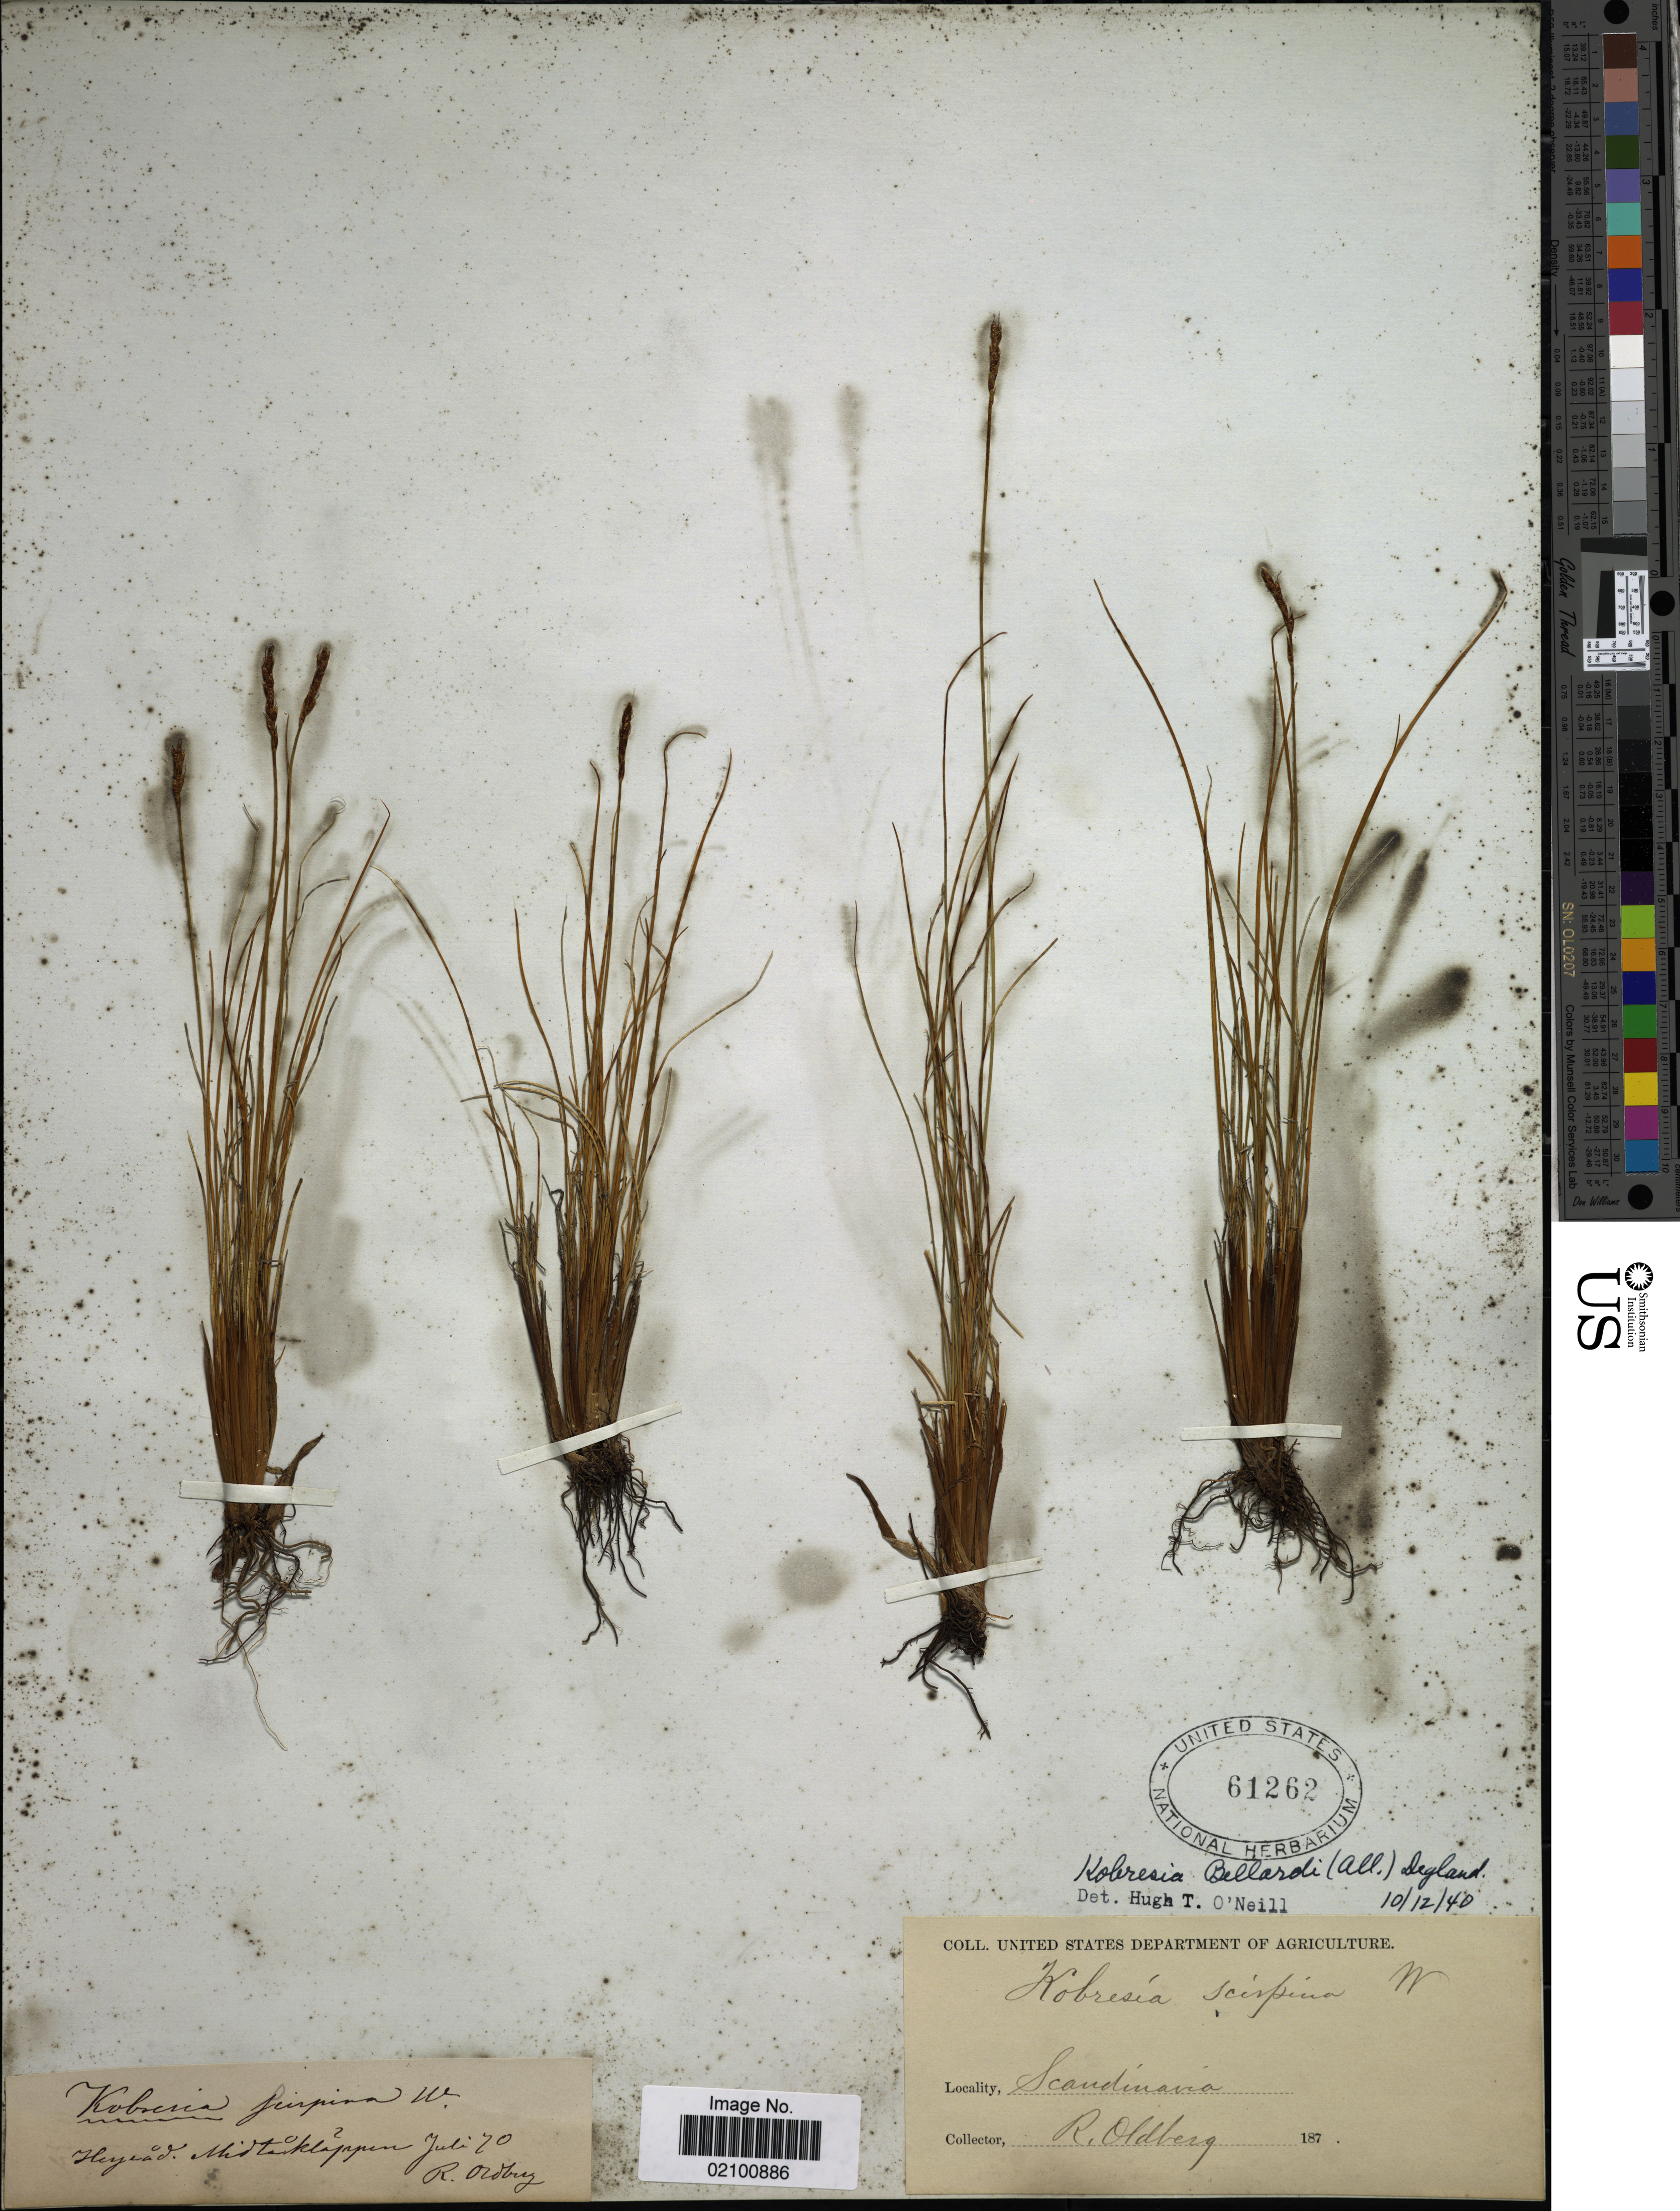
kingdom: Plantae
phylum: Tracheophyta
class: Liliopsida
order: Poales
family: Cyperaceae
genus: Carex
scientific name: Carex myosuroides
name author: Vill.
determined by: Strong, M. T., (US), Smithsonian Institution - National Museum of Natural History (UNITED STATES)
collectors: R. Oldberg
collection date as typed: Transcribed d/m/y: /7/70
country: Sweden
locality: Scandinavia, Heyead, Midtaklappen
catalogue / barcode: US 61262